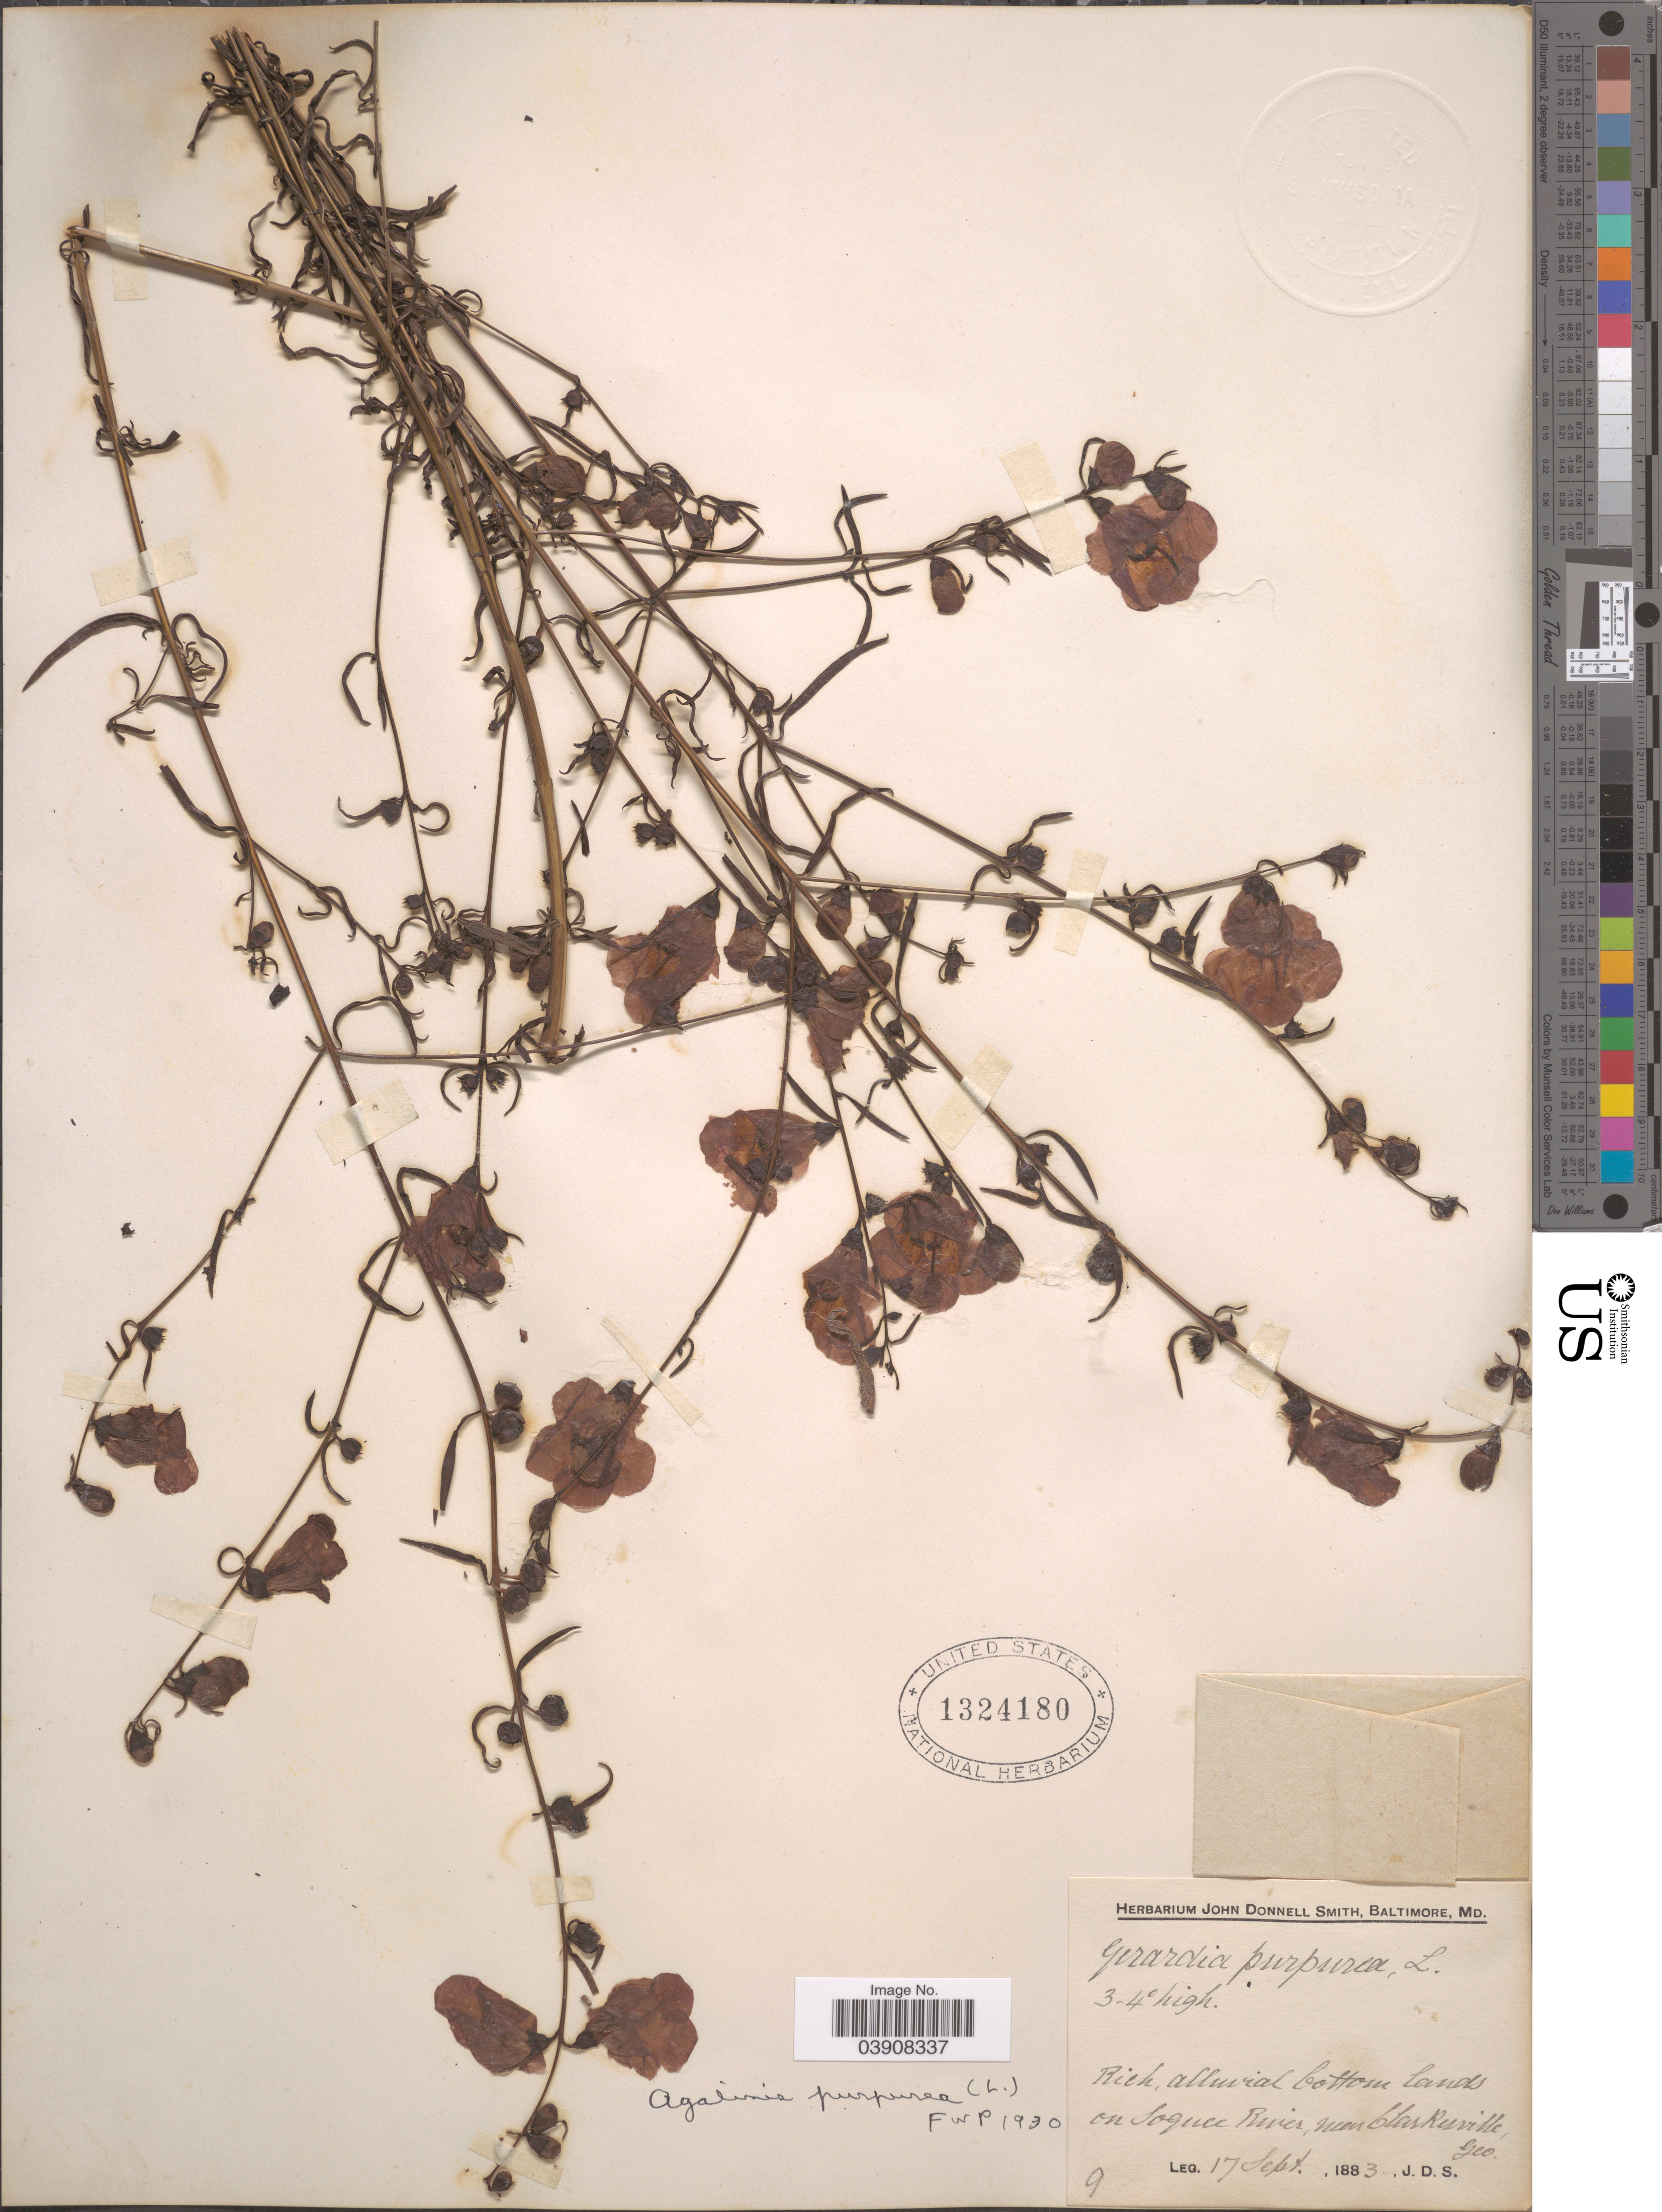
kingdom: Plantae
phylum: Tracheophyta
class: Magnoliopsida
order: Lamiales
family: Orobanchaceae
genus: Agalinis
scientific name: Agalinis purpurea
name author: (L.) Pennell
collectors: J. Donnell Smith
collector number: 9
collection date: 1883-09-17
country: United States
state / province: Georgia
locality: Rich, alluvial bottom lands on Soquee River near Clarkesville.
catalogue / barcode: US 1324180